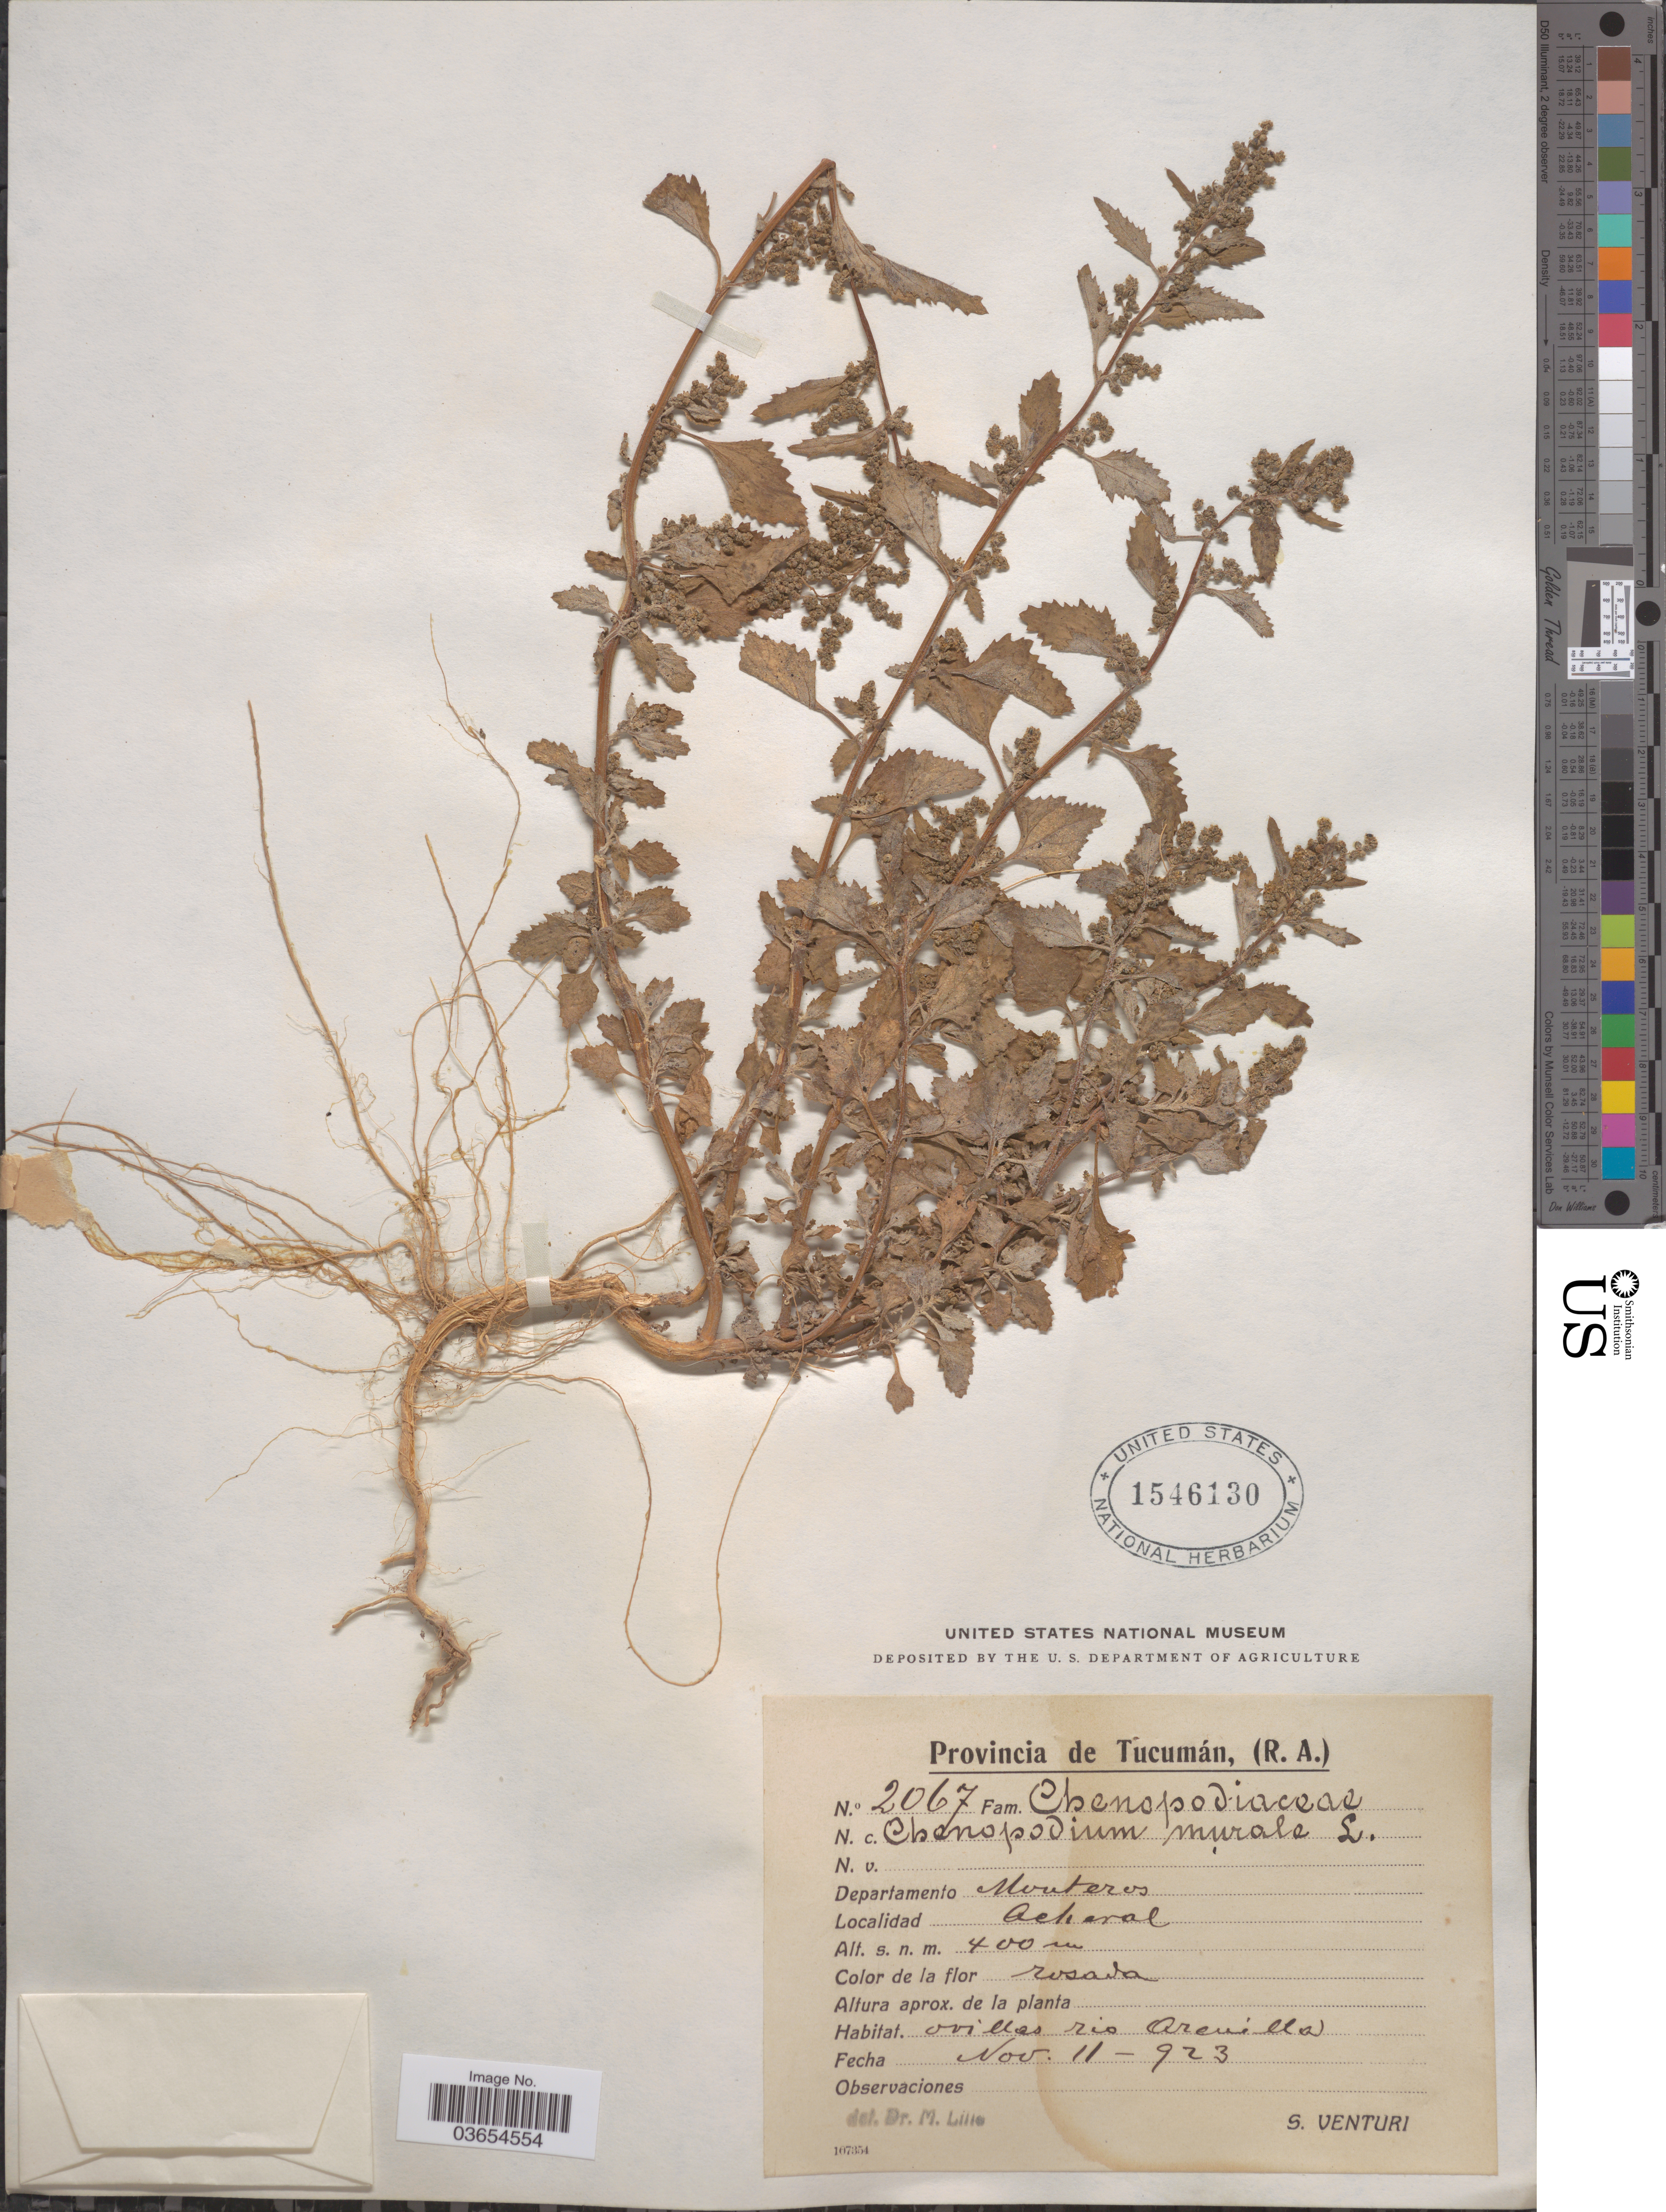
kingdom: Plantae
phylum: Tracheophyta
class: Magnoliopsida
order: Caryophyllales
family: Amaranthaceae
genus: Chenopodium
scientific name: Chenopodium murale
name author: L.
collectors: S. Venturi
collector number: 2067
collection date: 1923-11-11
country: Argentina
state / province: Tucuman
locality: Departamento Monteros. Acheral.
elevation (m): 400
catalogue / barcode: US 1546130